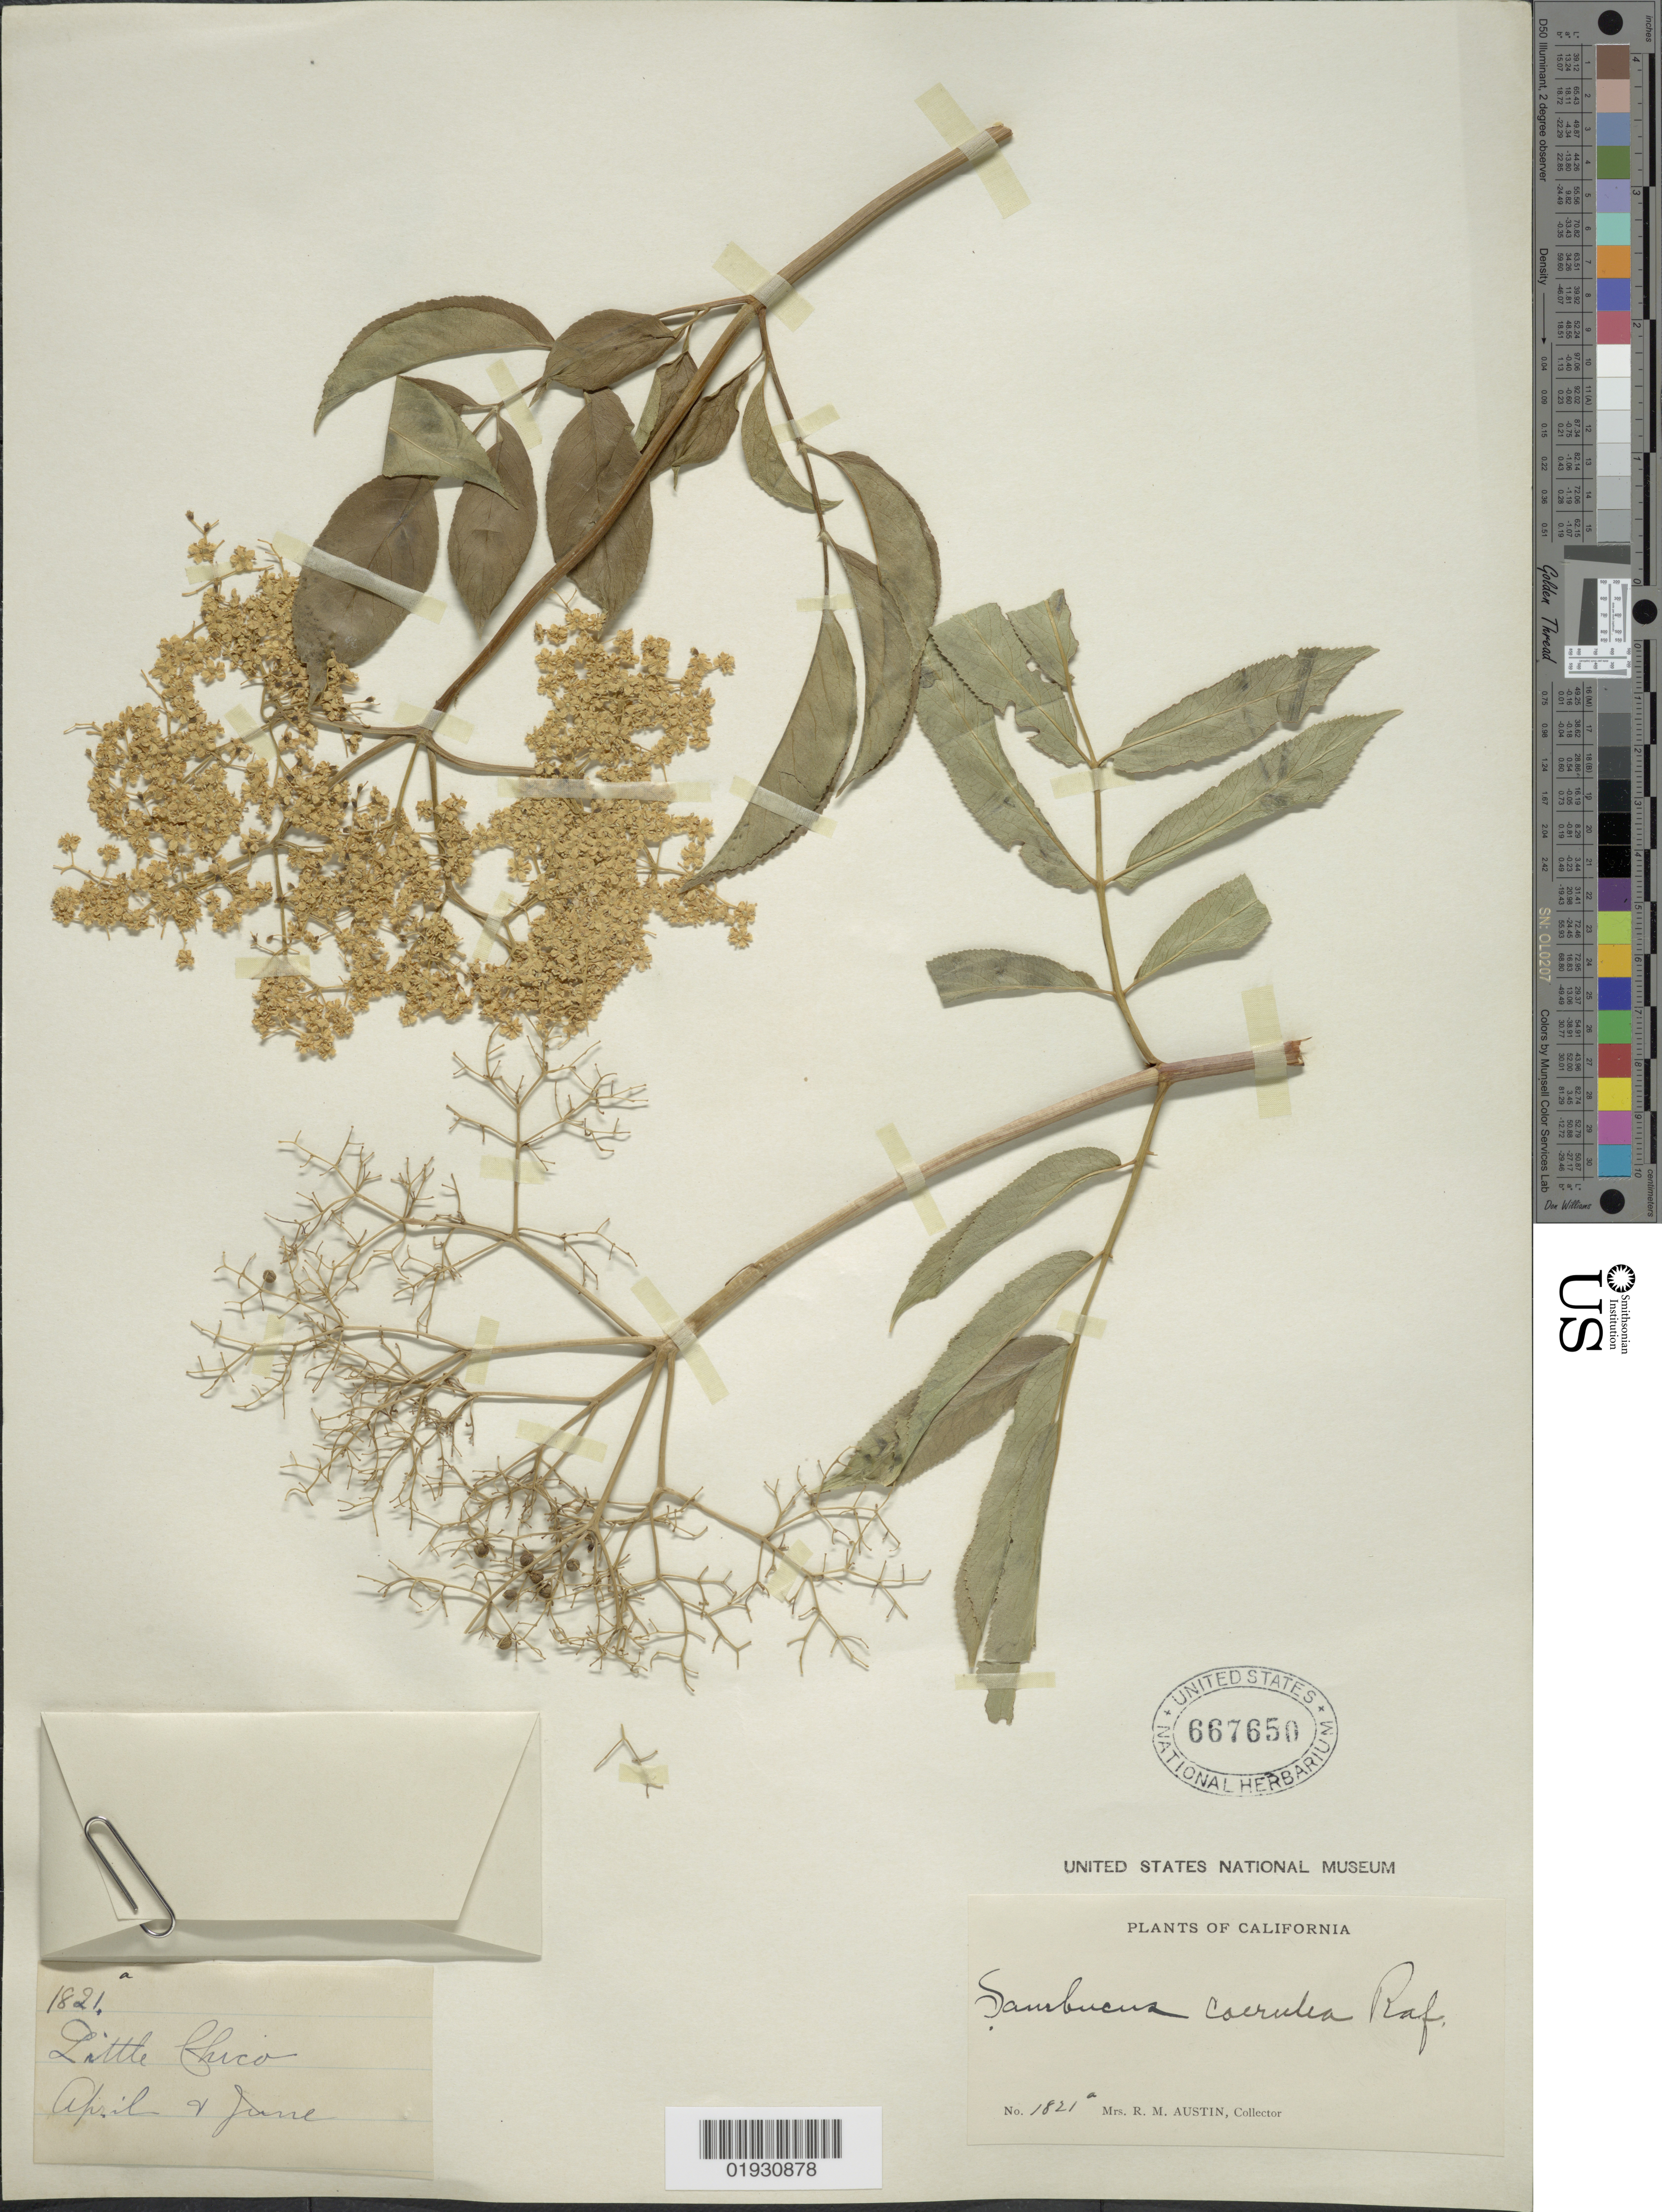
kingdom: Plantae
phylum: Tracheophyta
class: Magnoliopsida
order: Dipsacales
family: Viburnaceae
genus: Sambucus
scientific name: Sambucus cerulea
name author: Raf.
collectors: R. Austin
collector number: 1821a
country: United States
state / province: California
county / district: Butte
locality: Little Chico.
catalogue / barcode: US 667650